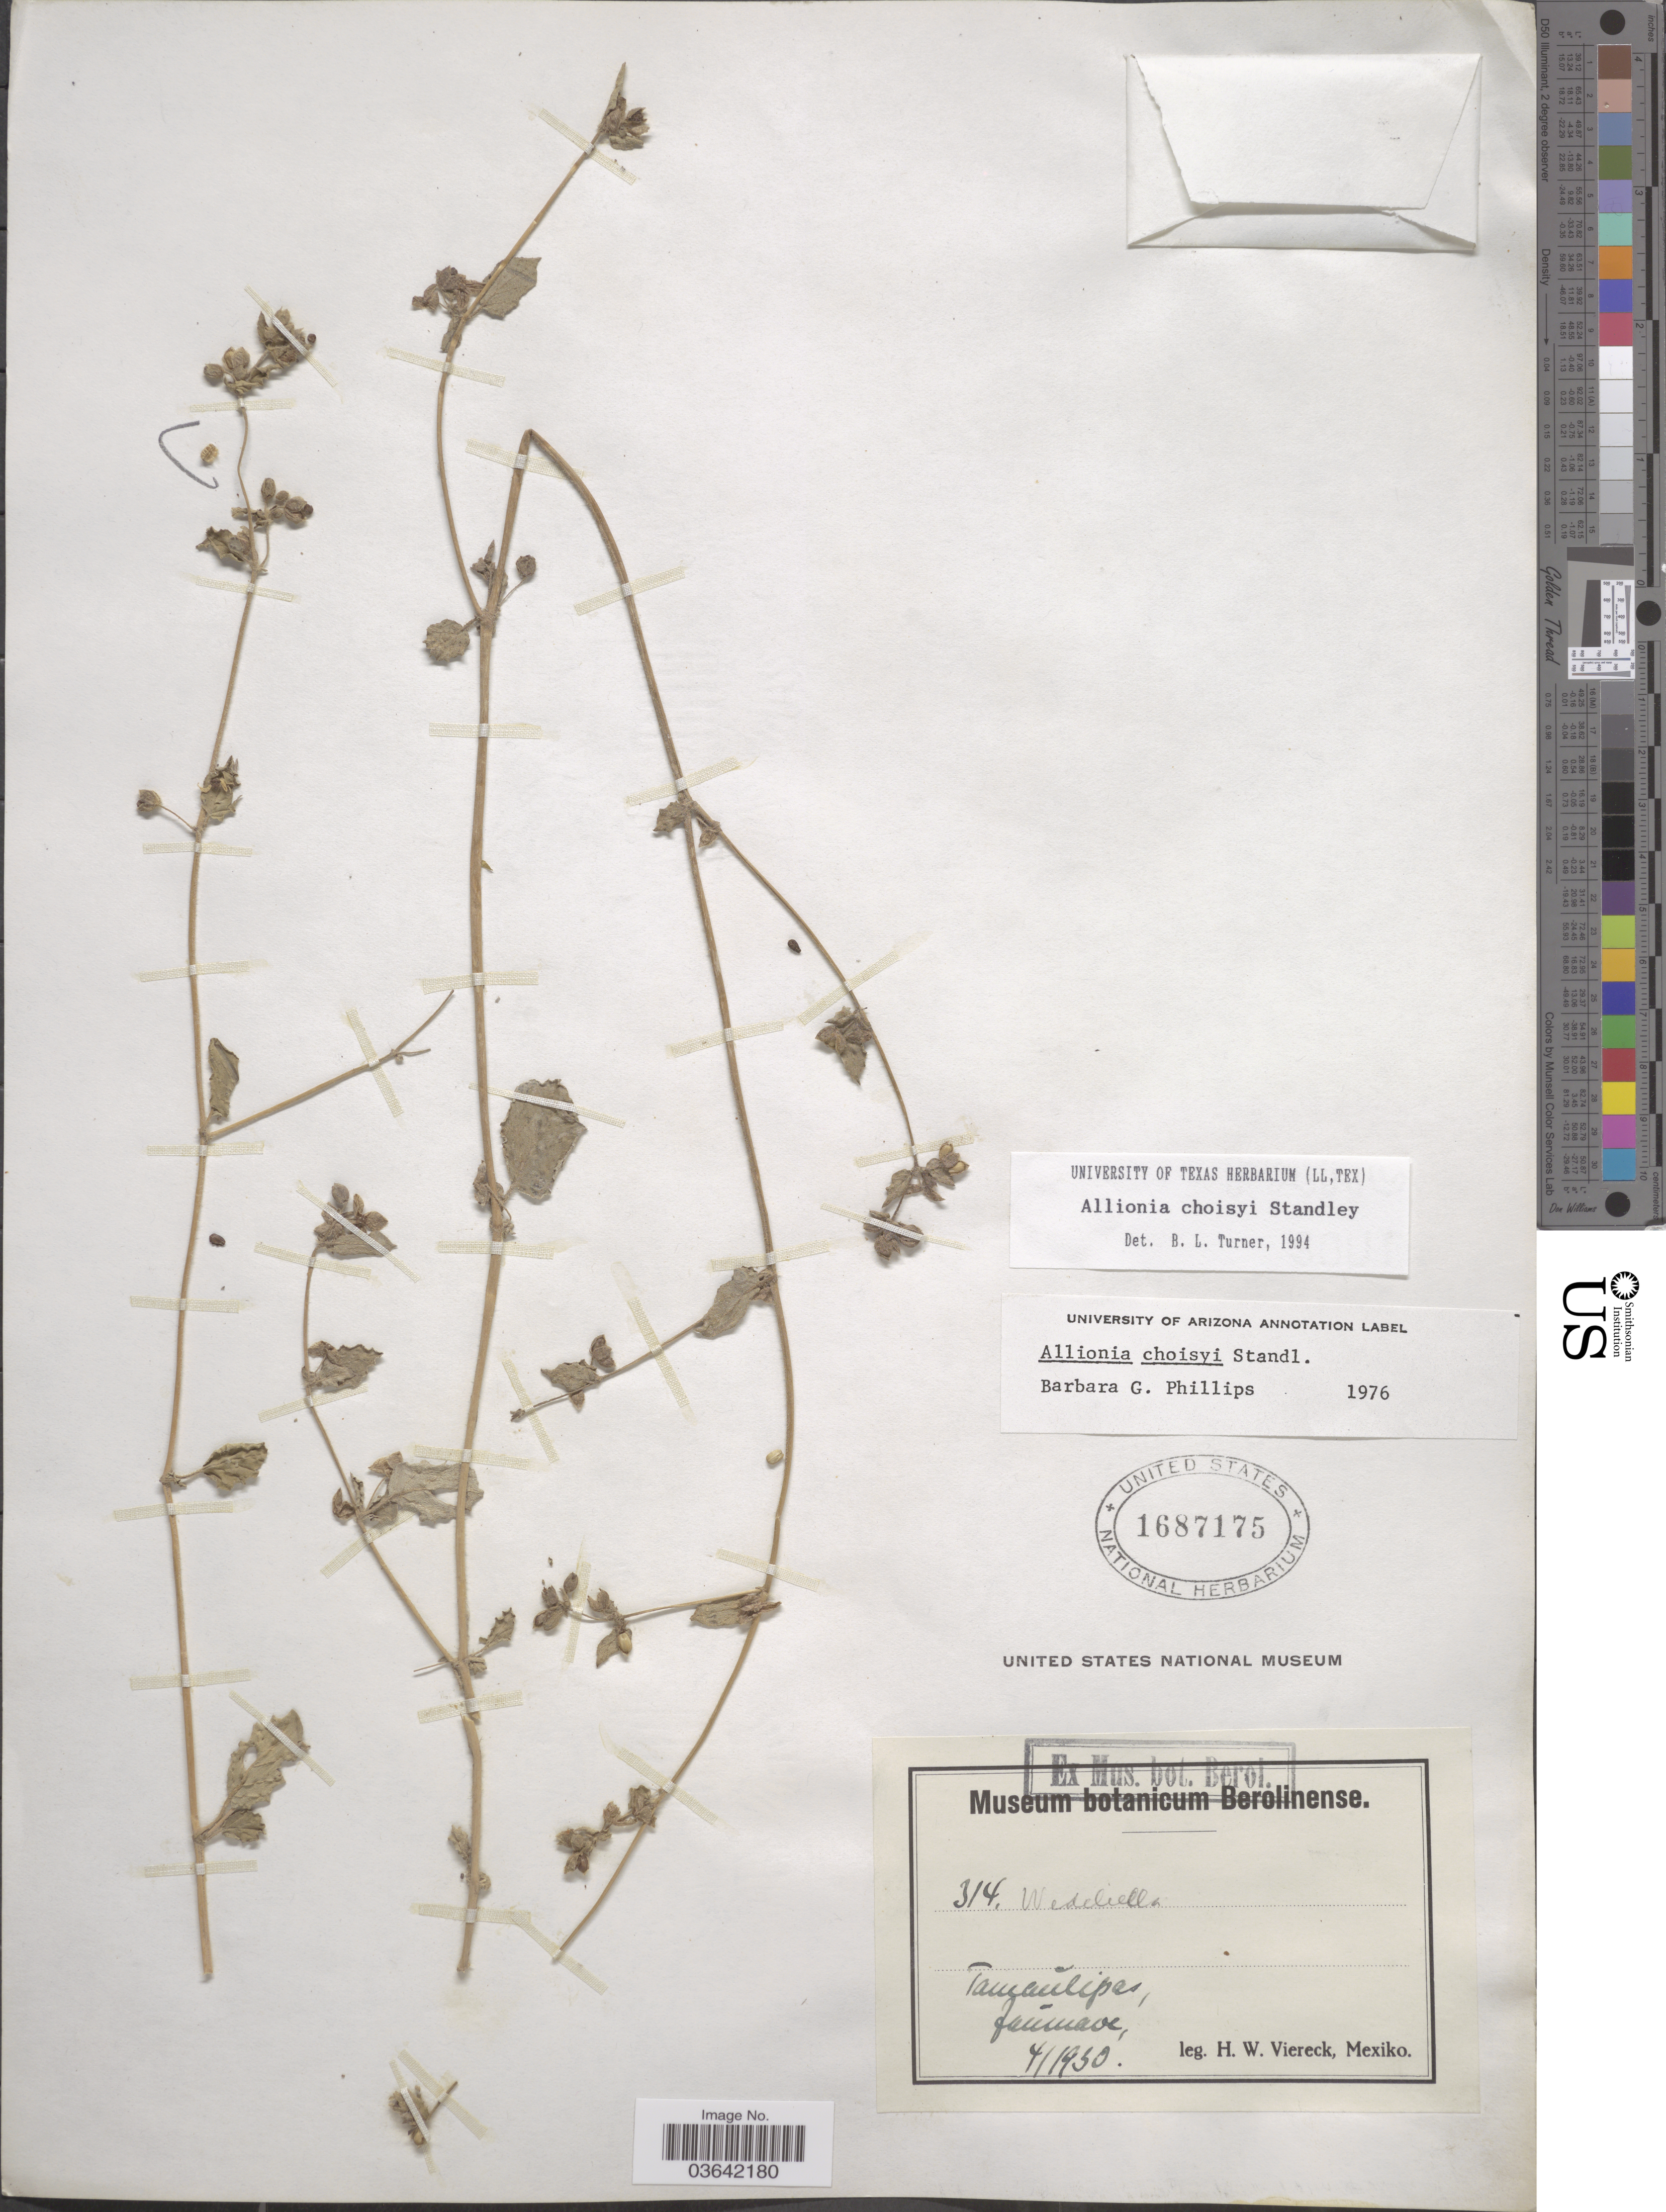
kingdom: Plantae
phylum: Tracheophyta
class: Magnoliopsida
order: Caryophyllales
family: Nyctaginaceae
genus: Allionia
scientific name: Allionia choisyi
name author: Standl.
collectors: H. W. Viereck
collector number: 314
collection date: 1930-04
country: Mexico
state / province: Tamaulipas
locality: Jaumave.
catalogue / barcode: US 1687175